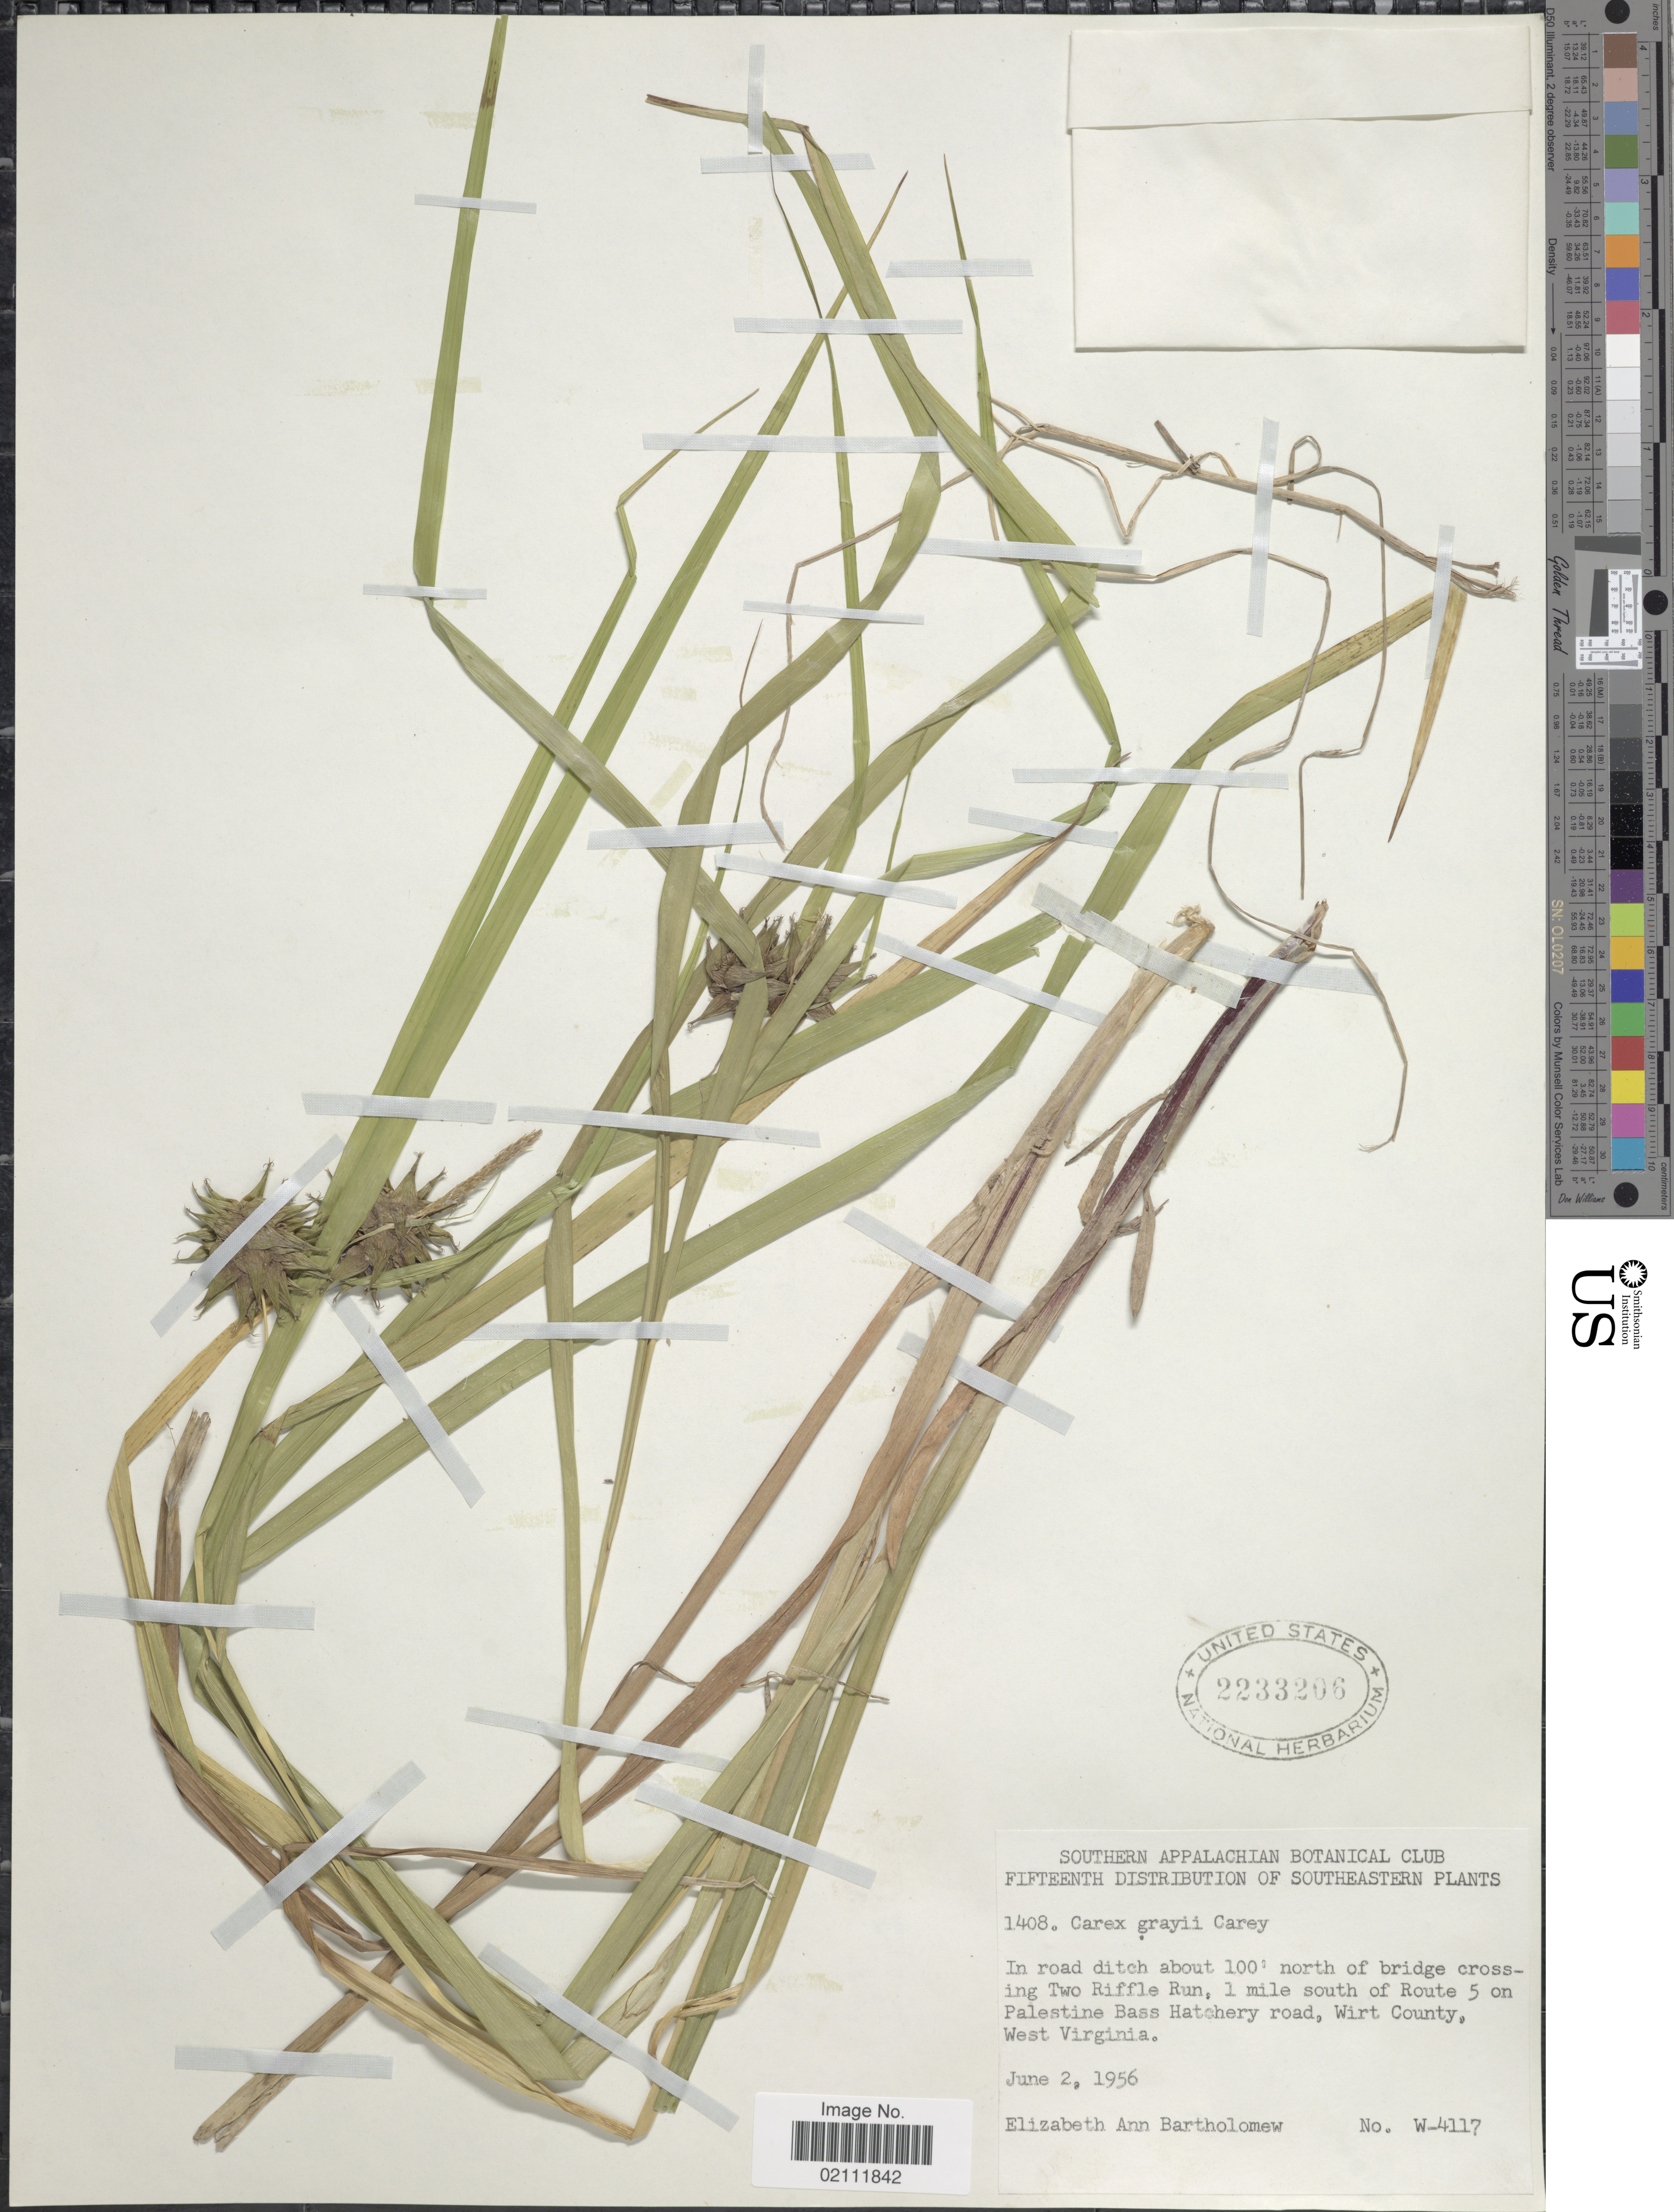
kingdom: Plantae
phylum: Tracheophyta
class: Liliopsida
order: Poales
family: Cyperaceae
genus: Carex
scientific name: Carex grayi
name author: J. Carey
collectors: E. Bartholomew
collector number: W-4117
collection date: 1956-06-02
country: United States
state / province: West Virginia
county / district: Wirt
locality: In road ditch about 100 feet north of bridge crossing Two Riffle Run, 1 mile south of route 5 on Palestine Bass Hatchery road, Wirt County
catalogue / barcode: US 2233206